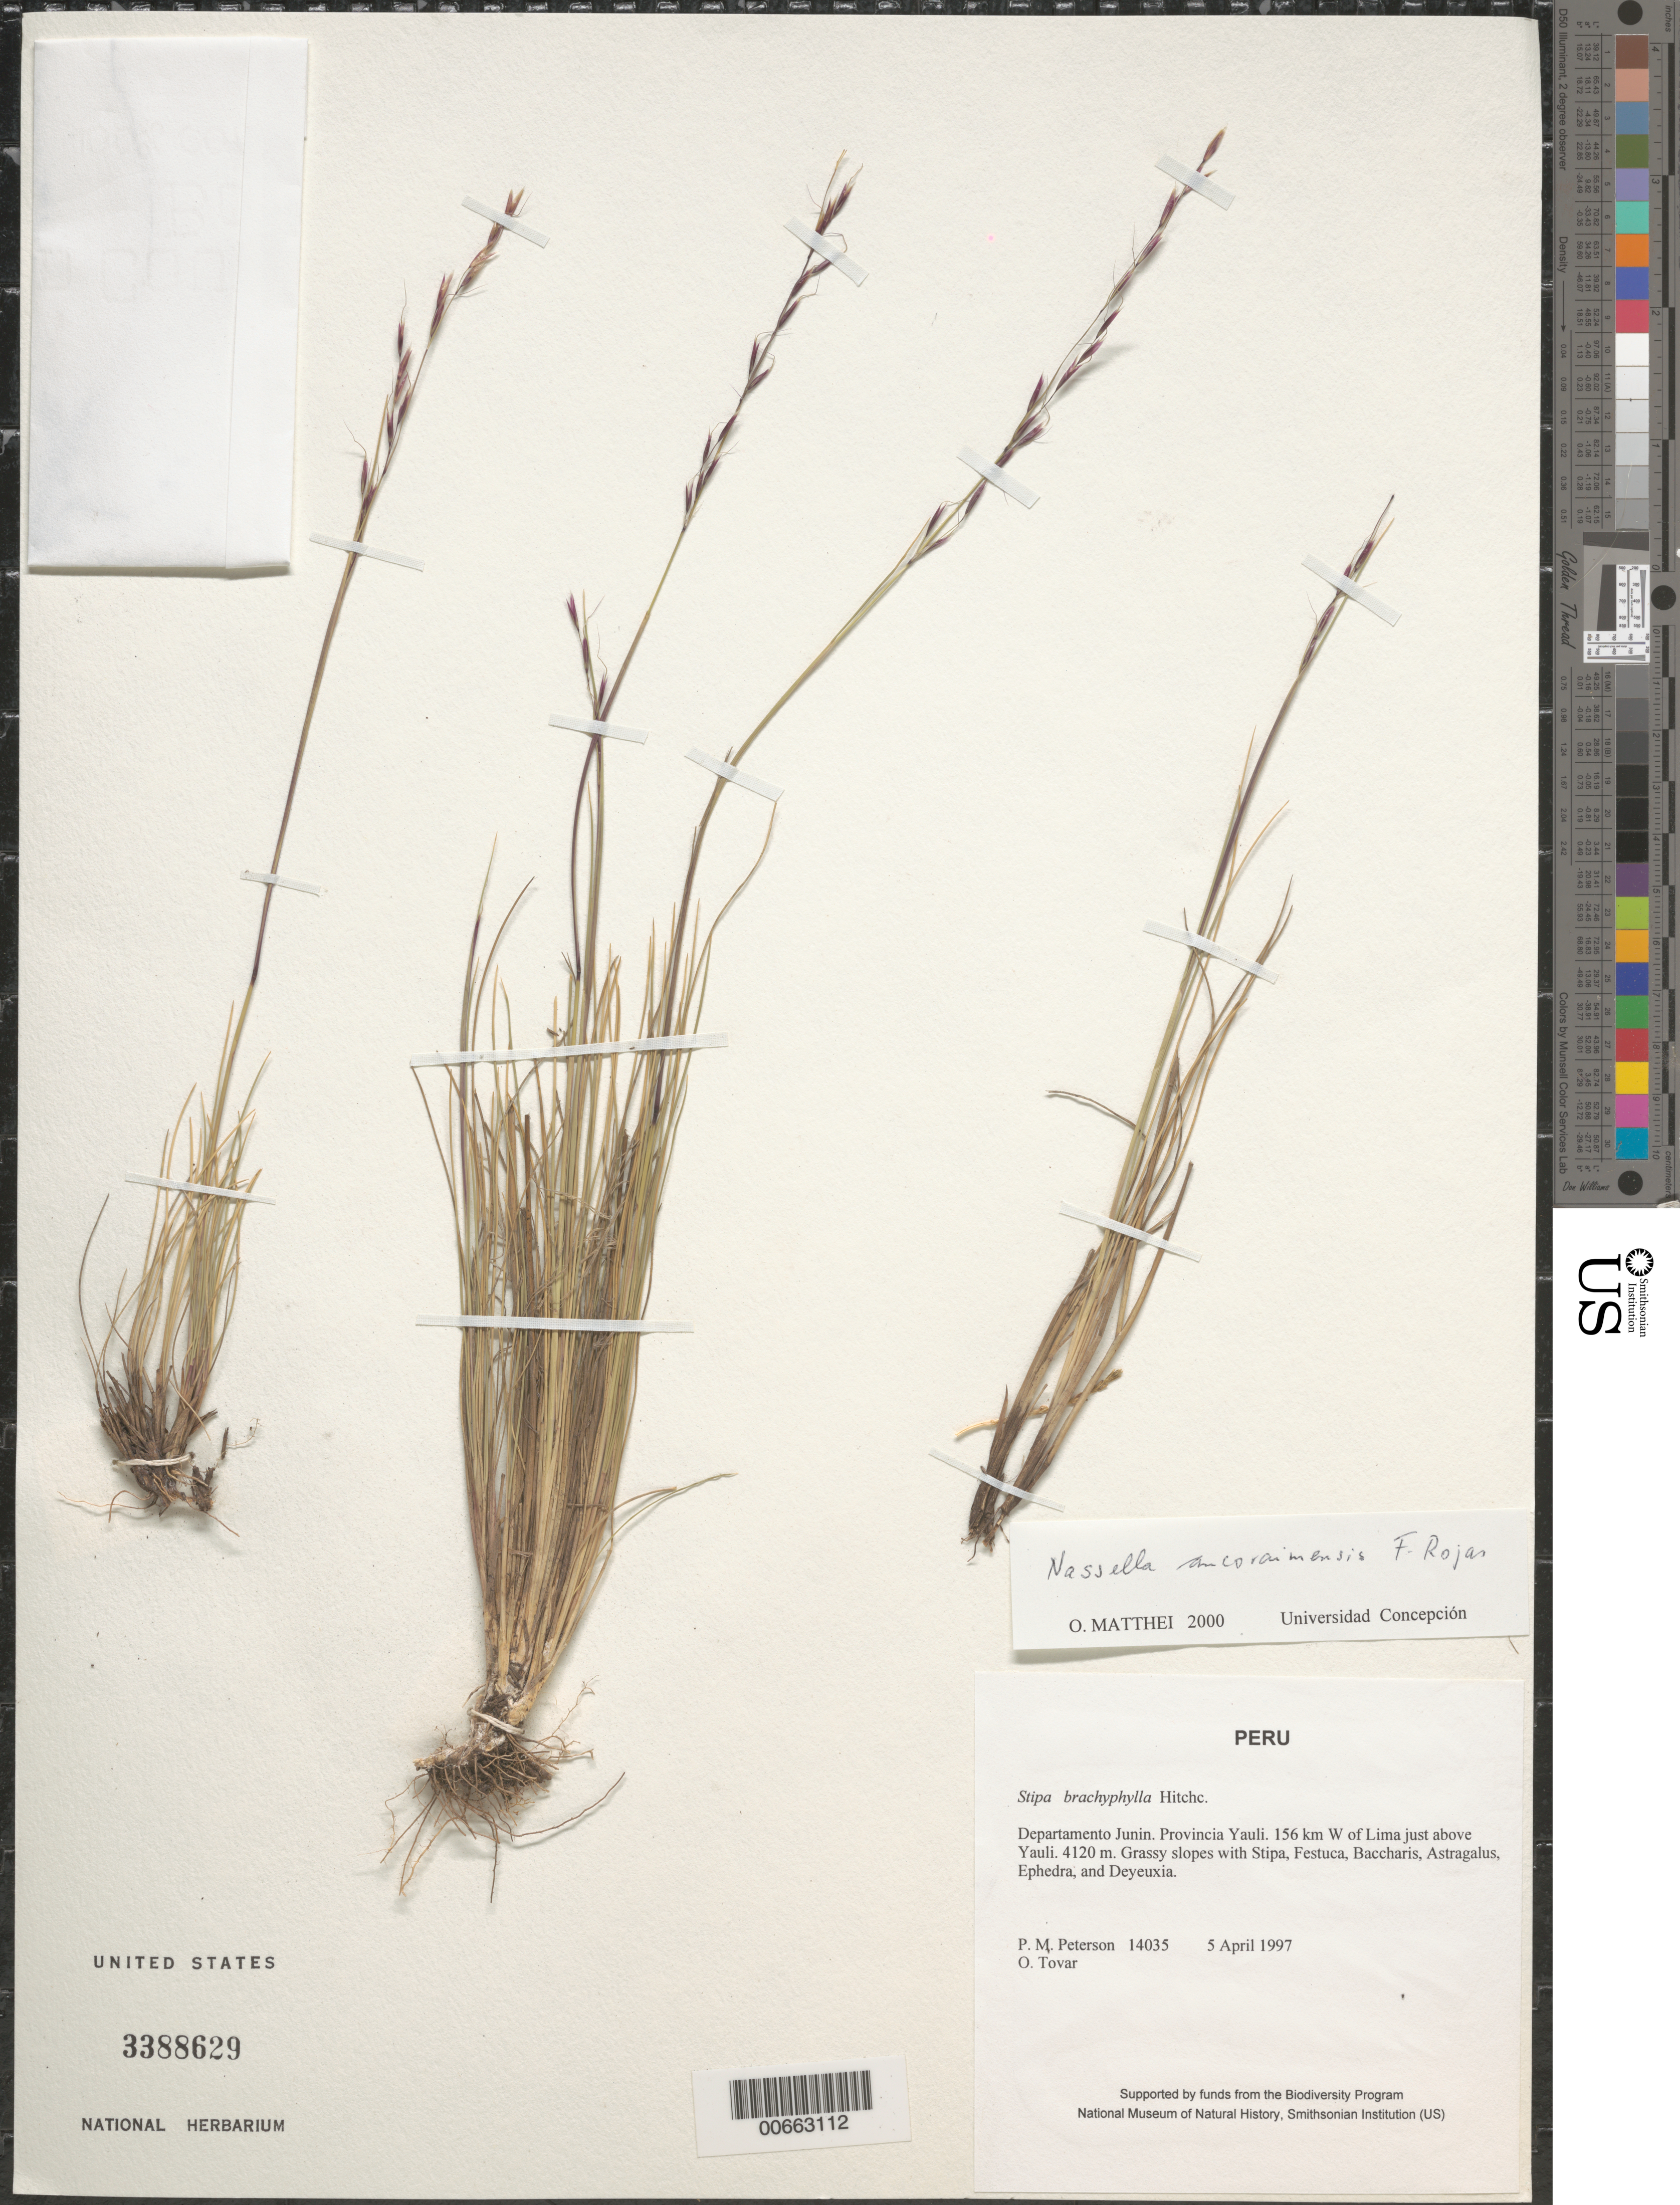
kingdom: Plantae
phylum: Tracheophyta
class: Liliopsida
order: Poales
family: Poaceae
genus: Nassella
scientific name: Nassella ancoraimensis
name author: F. Rojas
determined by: Matthei, O. R.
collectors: P. M. Peterson & Ó. Tovar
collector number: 14035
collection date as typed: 05 Apr 1997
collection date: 1997-04-05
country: Peru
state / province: Junín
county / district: Yauli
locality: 156 km W of Lima just above Yauli.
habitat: Grassy slopes with Stipa, Festuca, Baccharis, Astragalus, Ephedra, and Deyeuxia.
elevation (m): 4120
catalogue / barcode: US 3388629